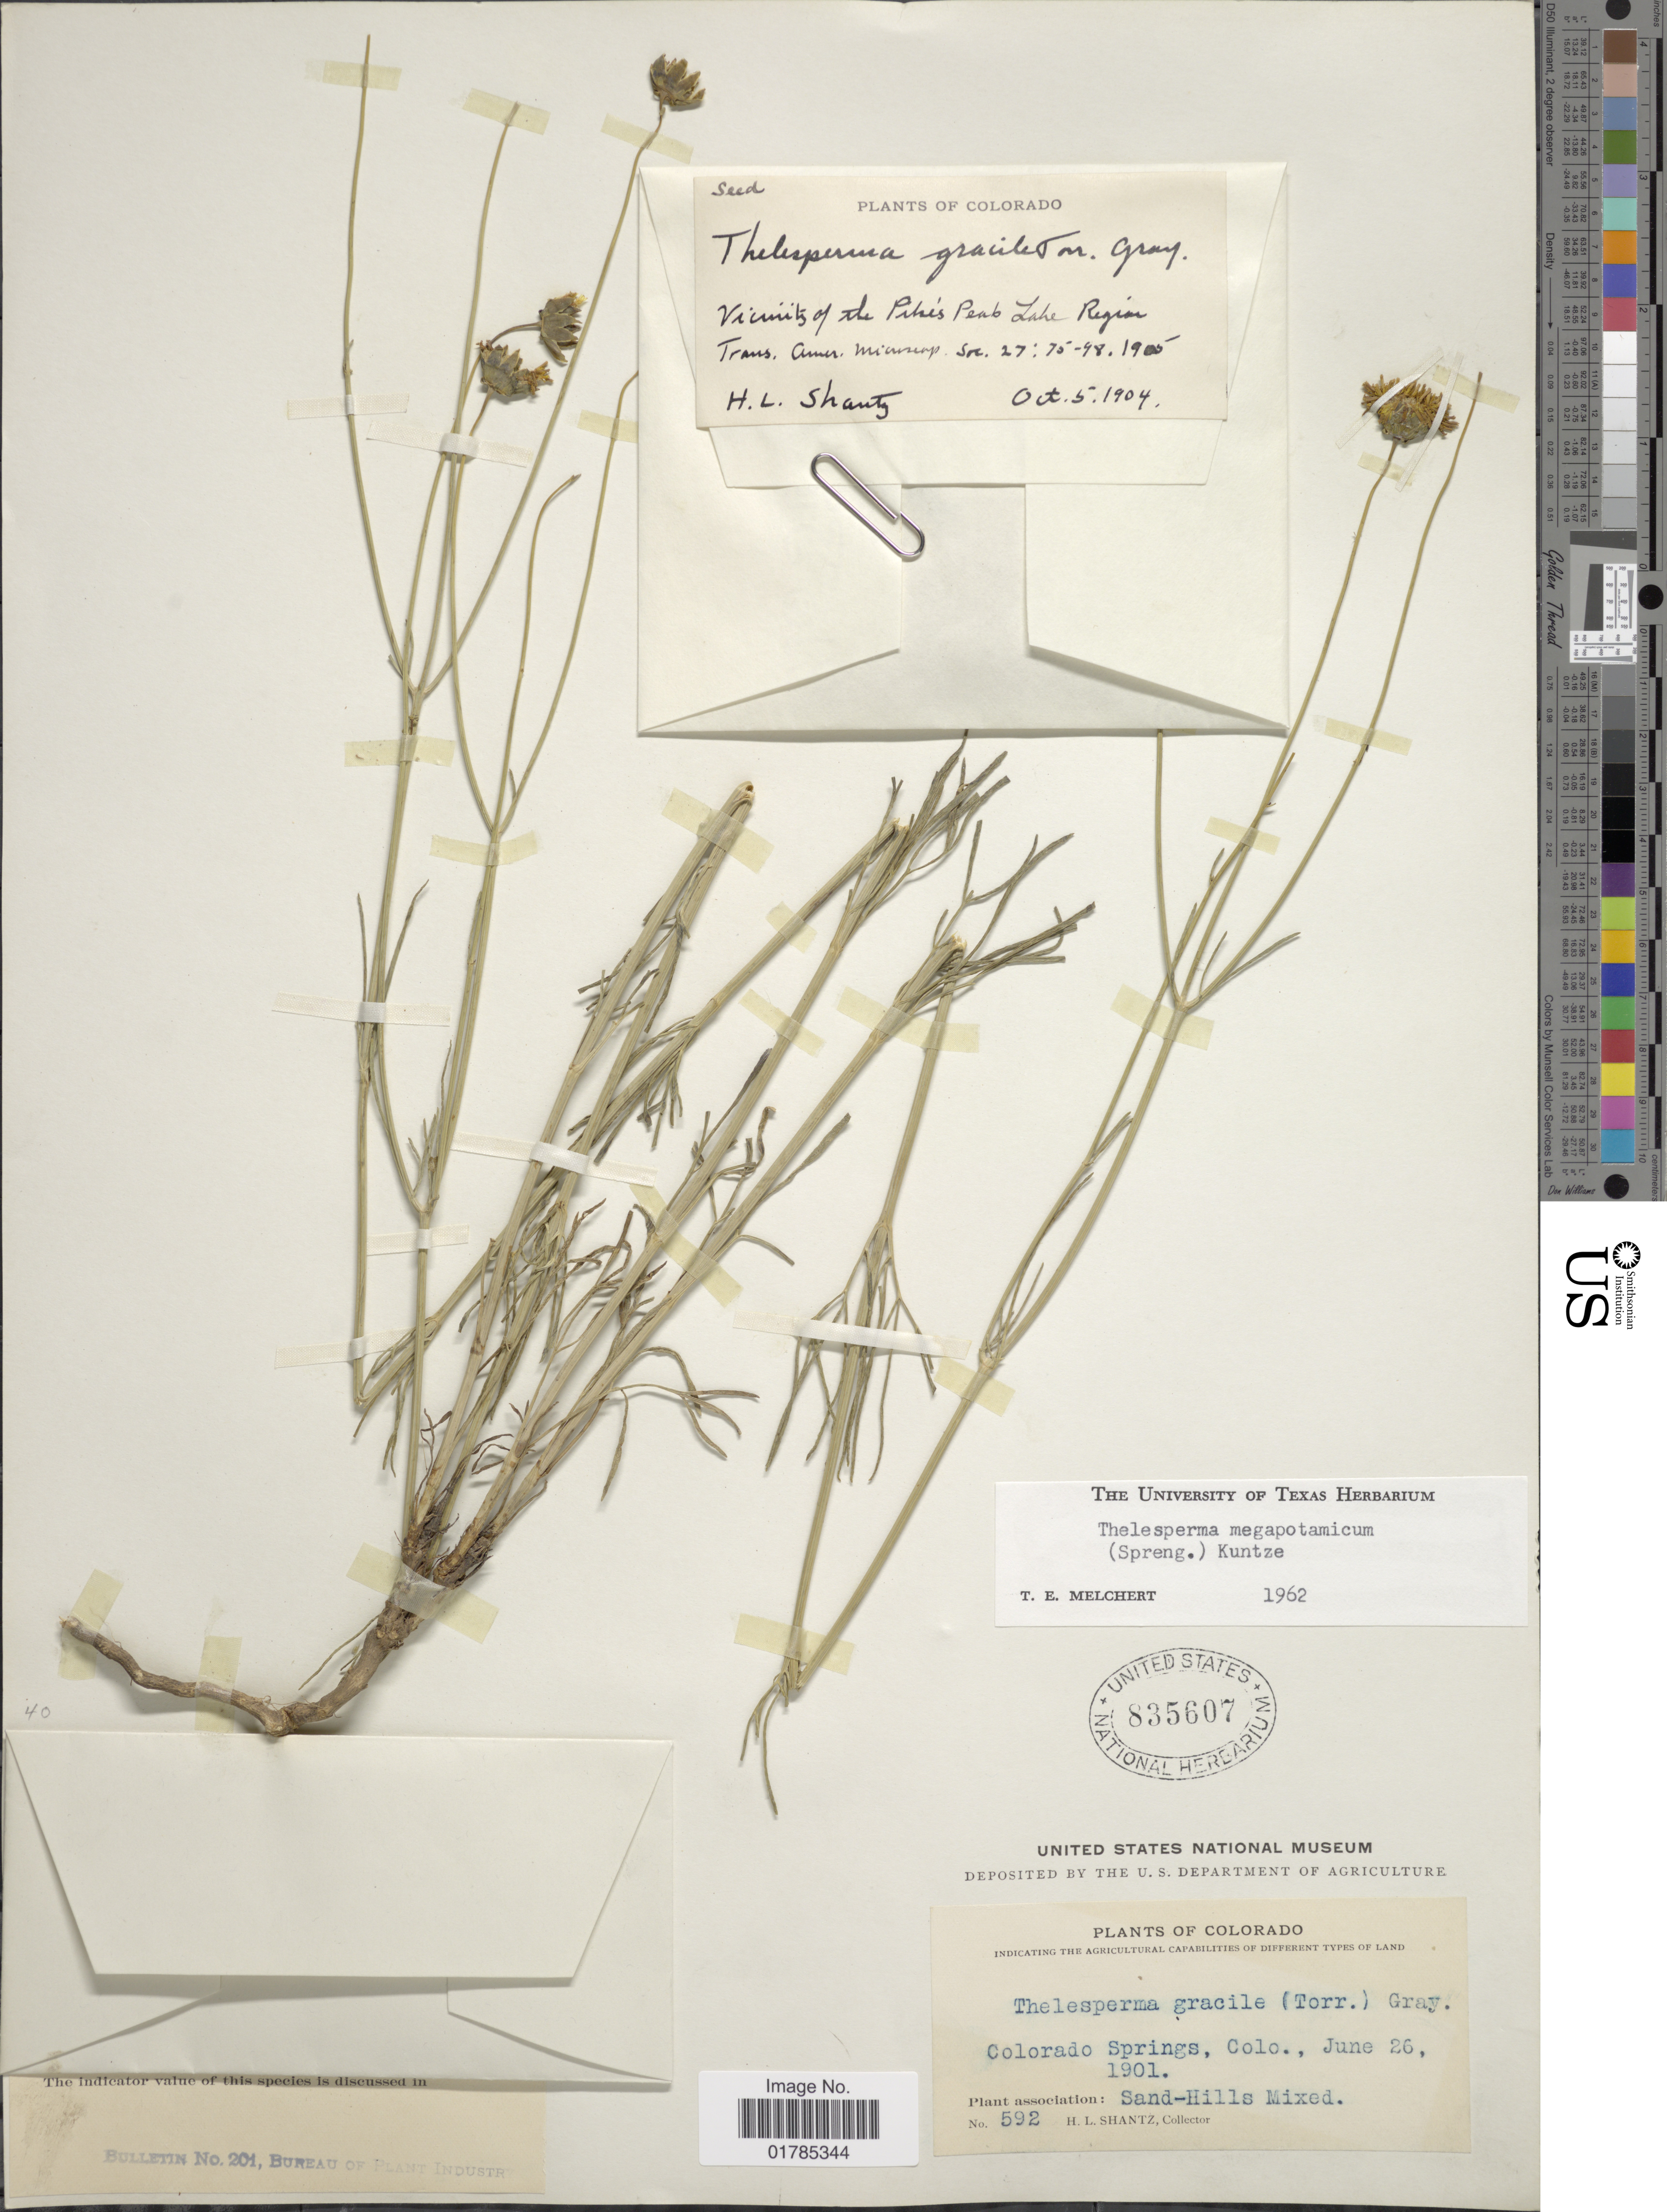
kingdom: Plantae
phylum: Tracheophyta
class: Magnoliopsida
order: Asterales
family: Asteraceae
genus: Thelesperma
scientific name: Thelesperma megapotamicum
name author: (Spreng.) Herter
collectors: H. Shantz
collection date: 1901-06-26/1904-10-04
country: United States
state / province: Colorado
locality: Label 1: Colorado Springs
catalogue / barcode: US 835607-2